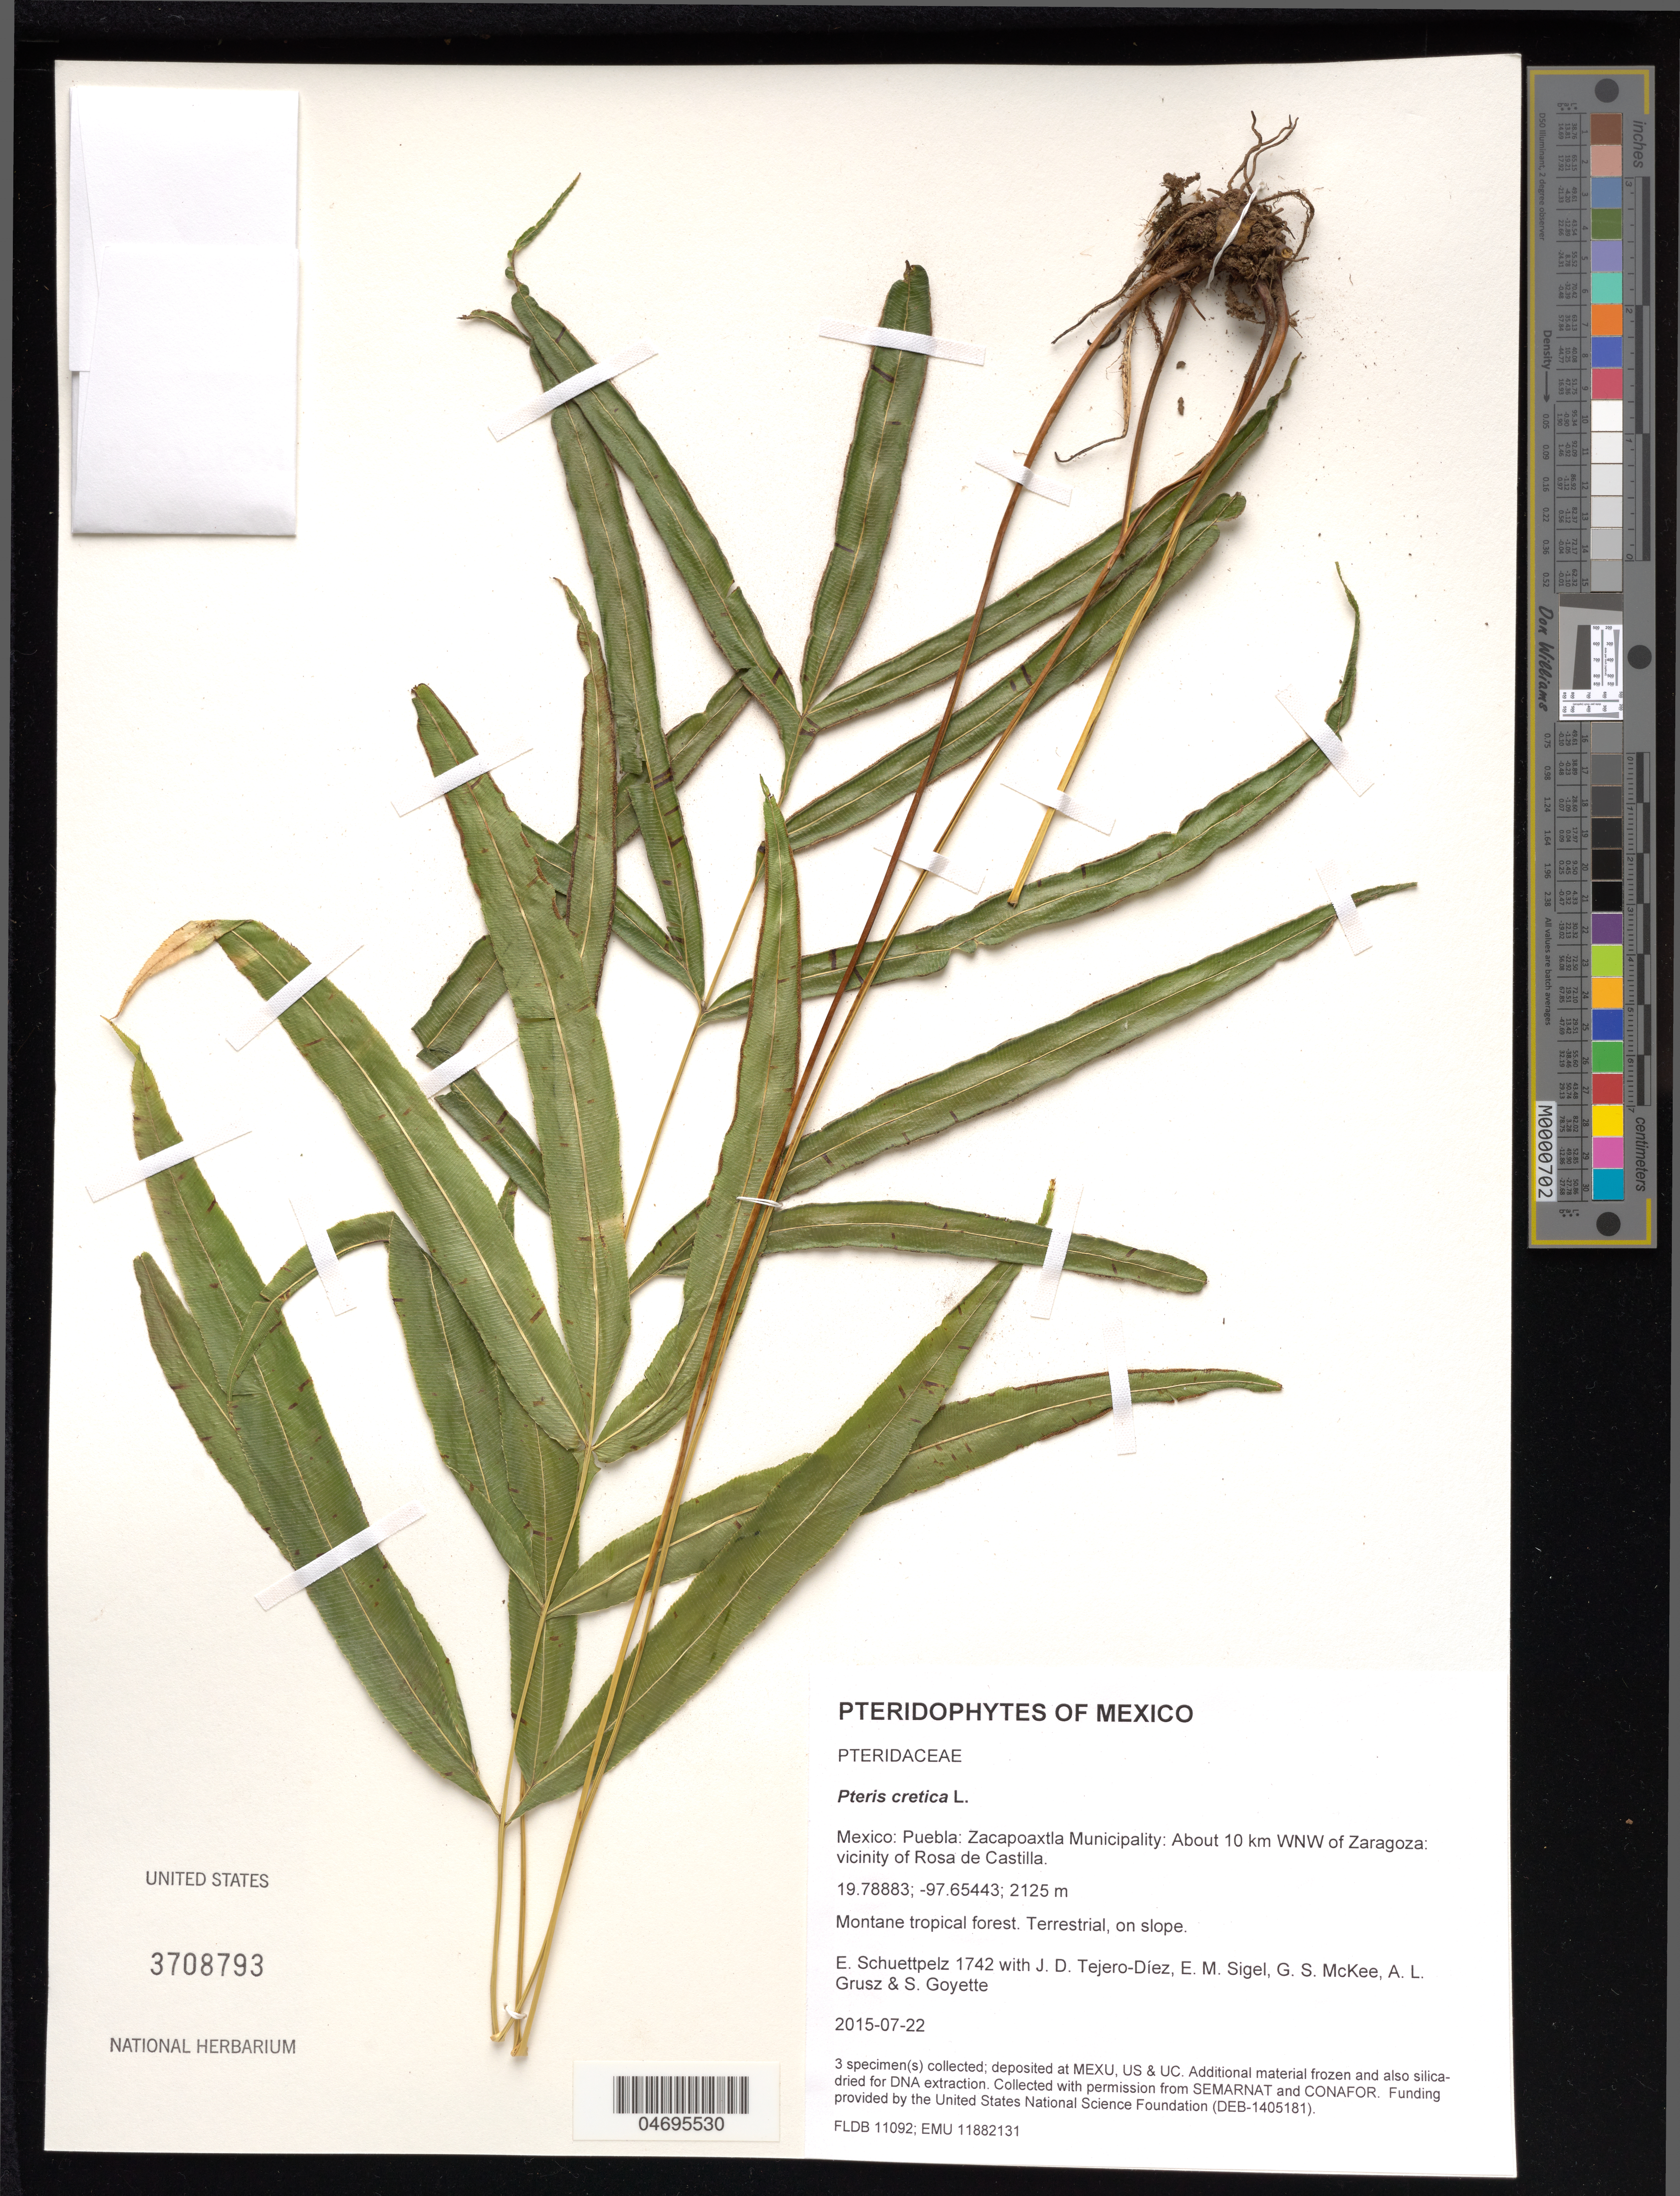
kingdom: Plantae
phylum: Tracheophyta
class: Polypodiopsida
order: Polypodiales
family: Pteridaceae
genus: Pteris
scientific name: Pteris cretica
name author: L.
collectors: E. Schuettpelz, D. Tejero-Díez, E. M. Sigel, G. S. McKee & A. Grusz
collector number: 1742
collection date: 2015-07-22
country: Mexico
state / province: Puebla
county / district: Zacapoaxtla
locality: About 10 km WNW of Zaragoza: vicinity of Rosa de Castilla.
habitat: Montane tropical forest.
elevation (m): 2125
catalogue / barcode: US 3708793